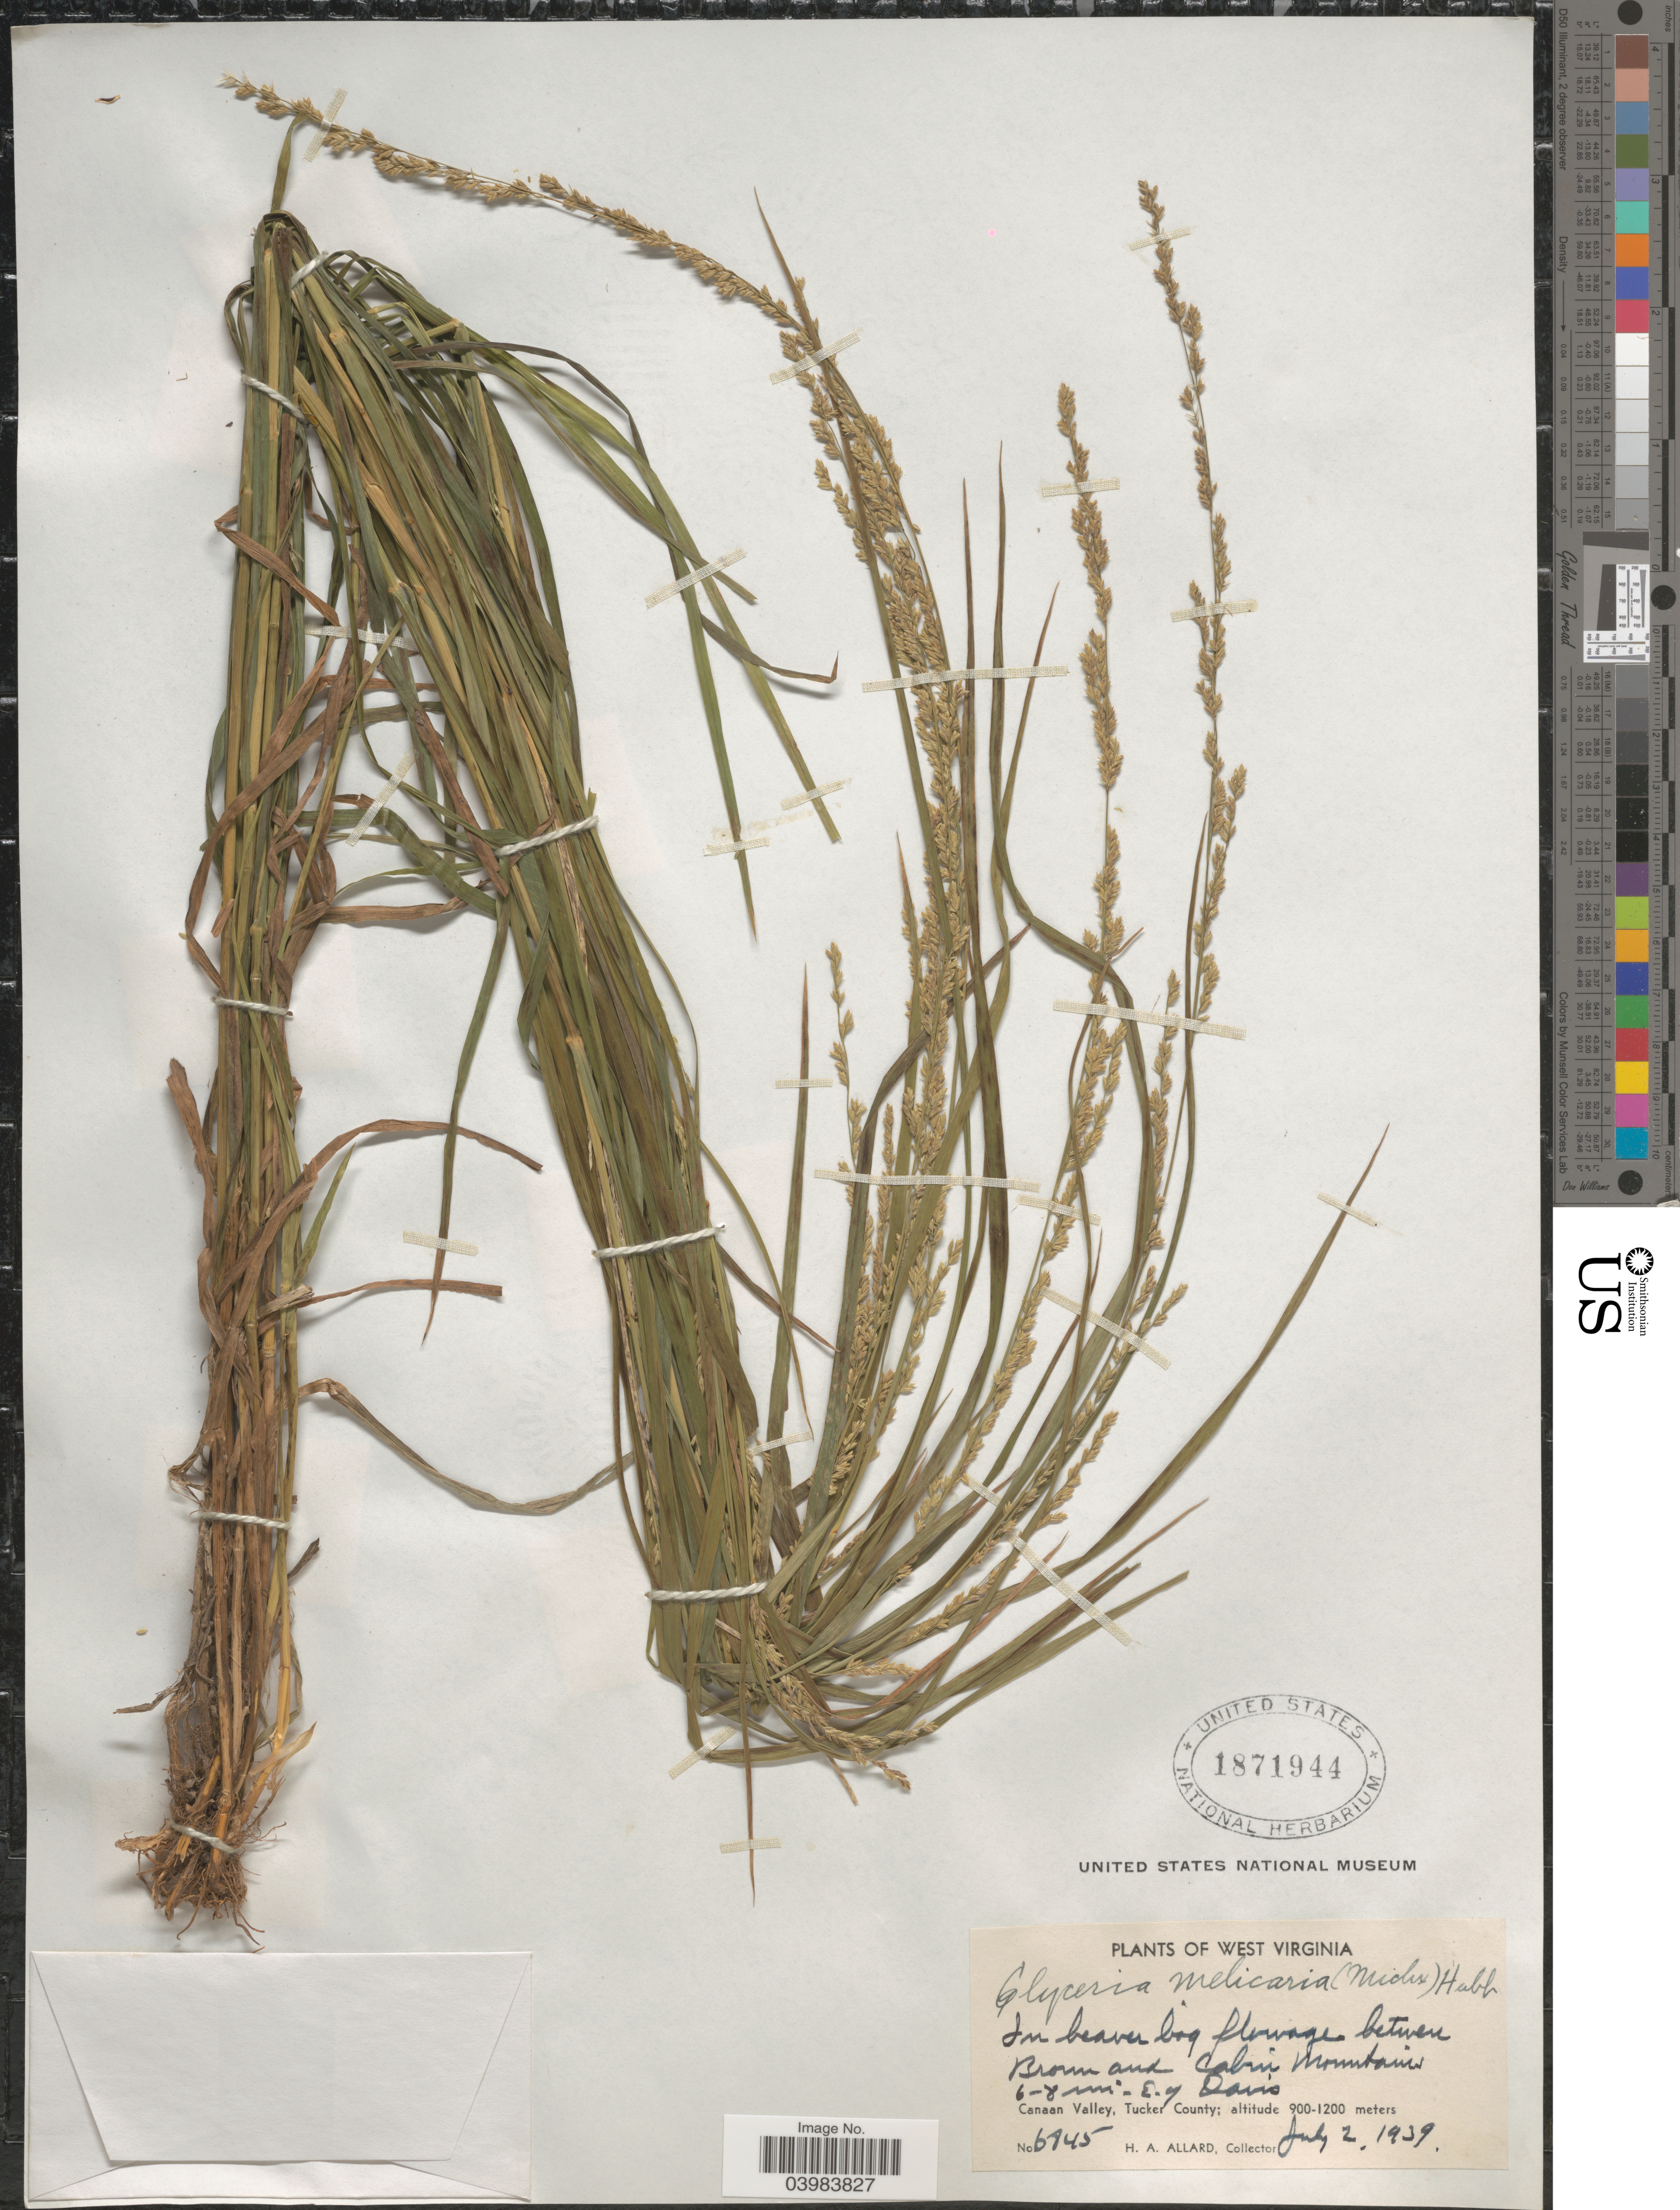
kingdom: Plantae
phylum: Tracheophyta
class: Liliopsida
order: Poales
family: Poaceae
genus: Glyceria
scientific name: Glyceria melicaria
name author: (Michx.) F.T. Hubb.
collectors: H. A. Allard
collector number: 6845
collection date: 1939-07-02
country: United States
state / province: West Virginia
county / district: Tucker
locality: Between Brown and Cabin Mountains. 6-8 mi. E. of Davis. Canaan Valley, Tucker County.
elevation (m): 900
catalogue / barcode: US 1871944